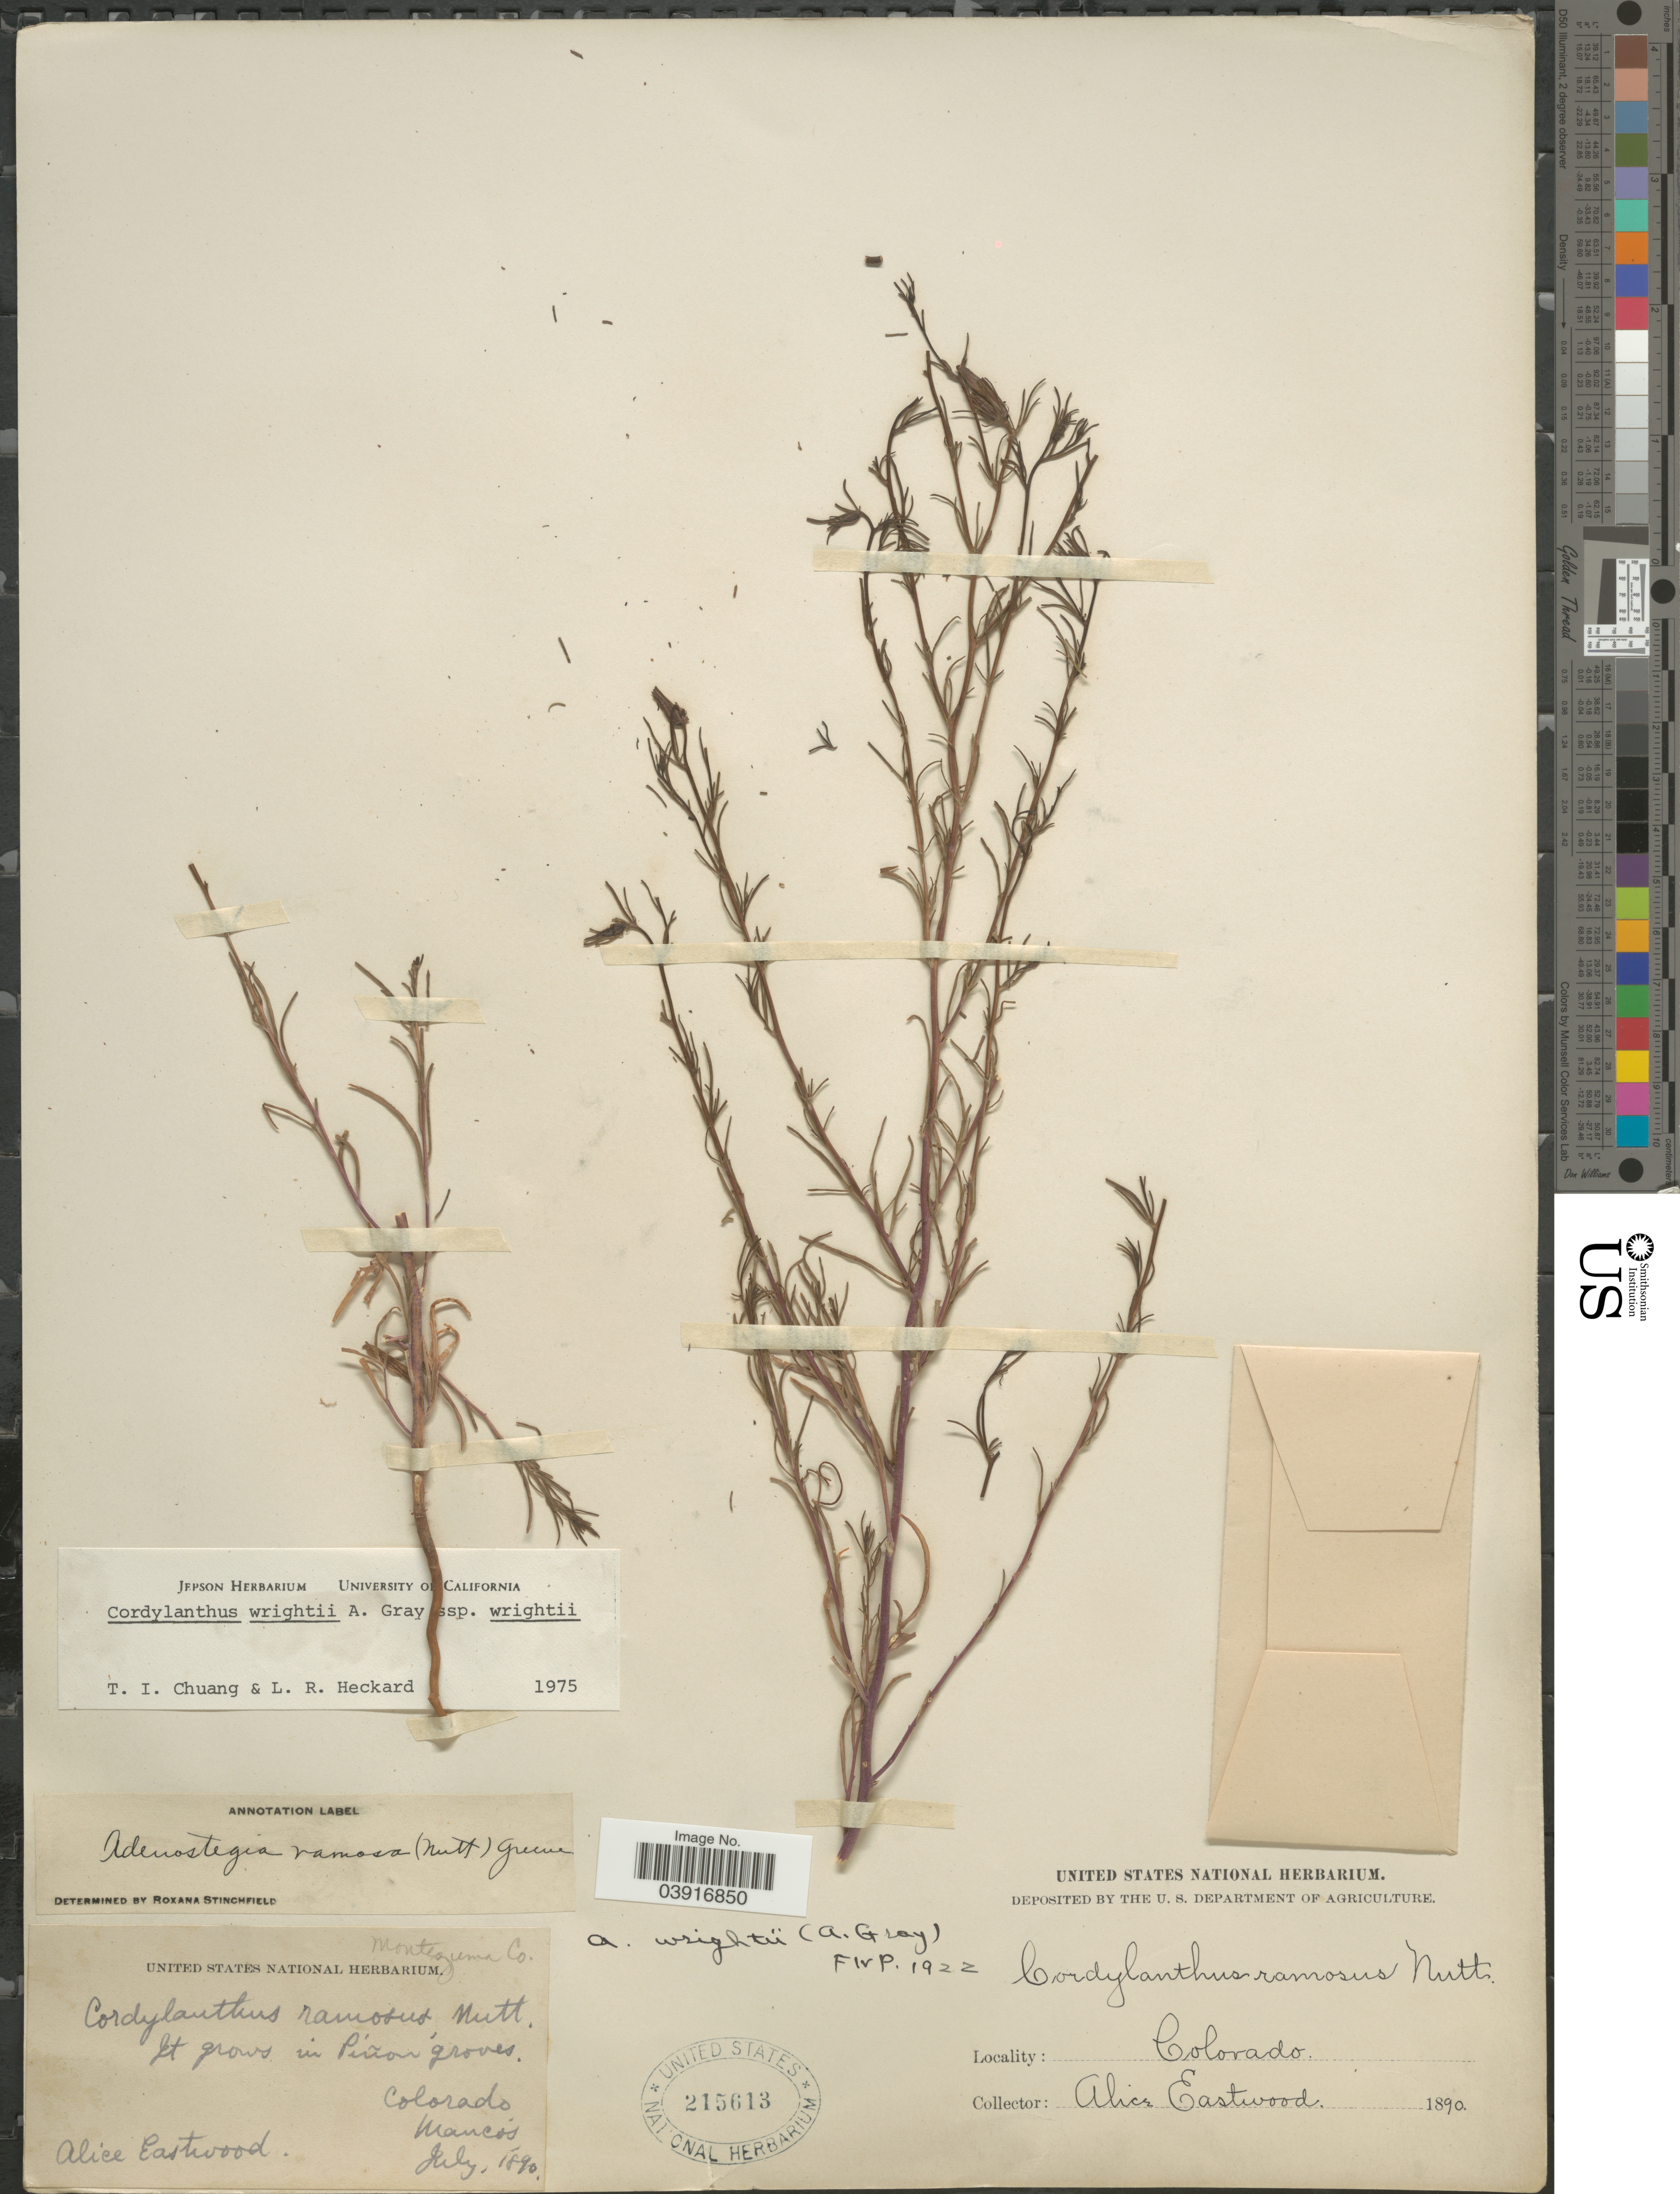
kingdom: Plantae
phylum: Tracheophyta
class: Magnoliopsida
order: Lamiales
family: Orobanchaceae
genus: Cordylanthus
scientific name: Cordylanthus wrightii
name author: A. Gray in Emory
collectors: A. Eastwood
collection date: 1890-07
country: United States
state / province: Colorado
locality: Montezuma Co. Mancos.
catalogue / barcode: US 215613